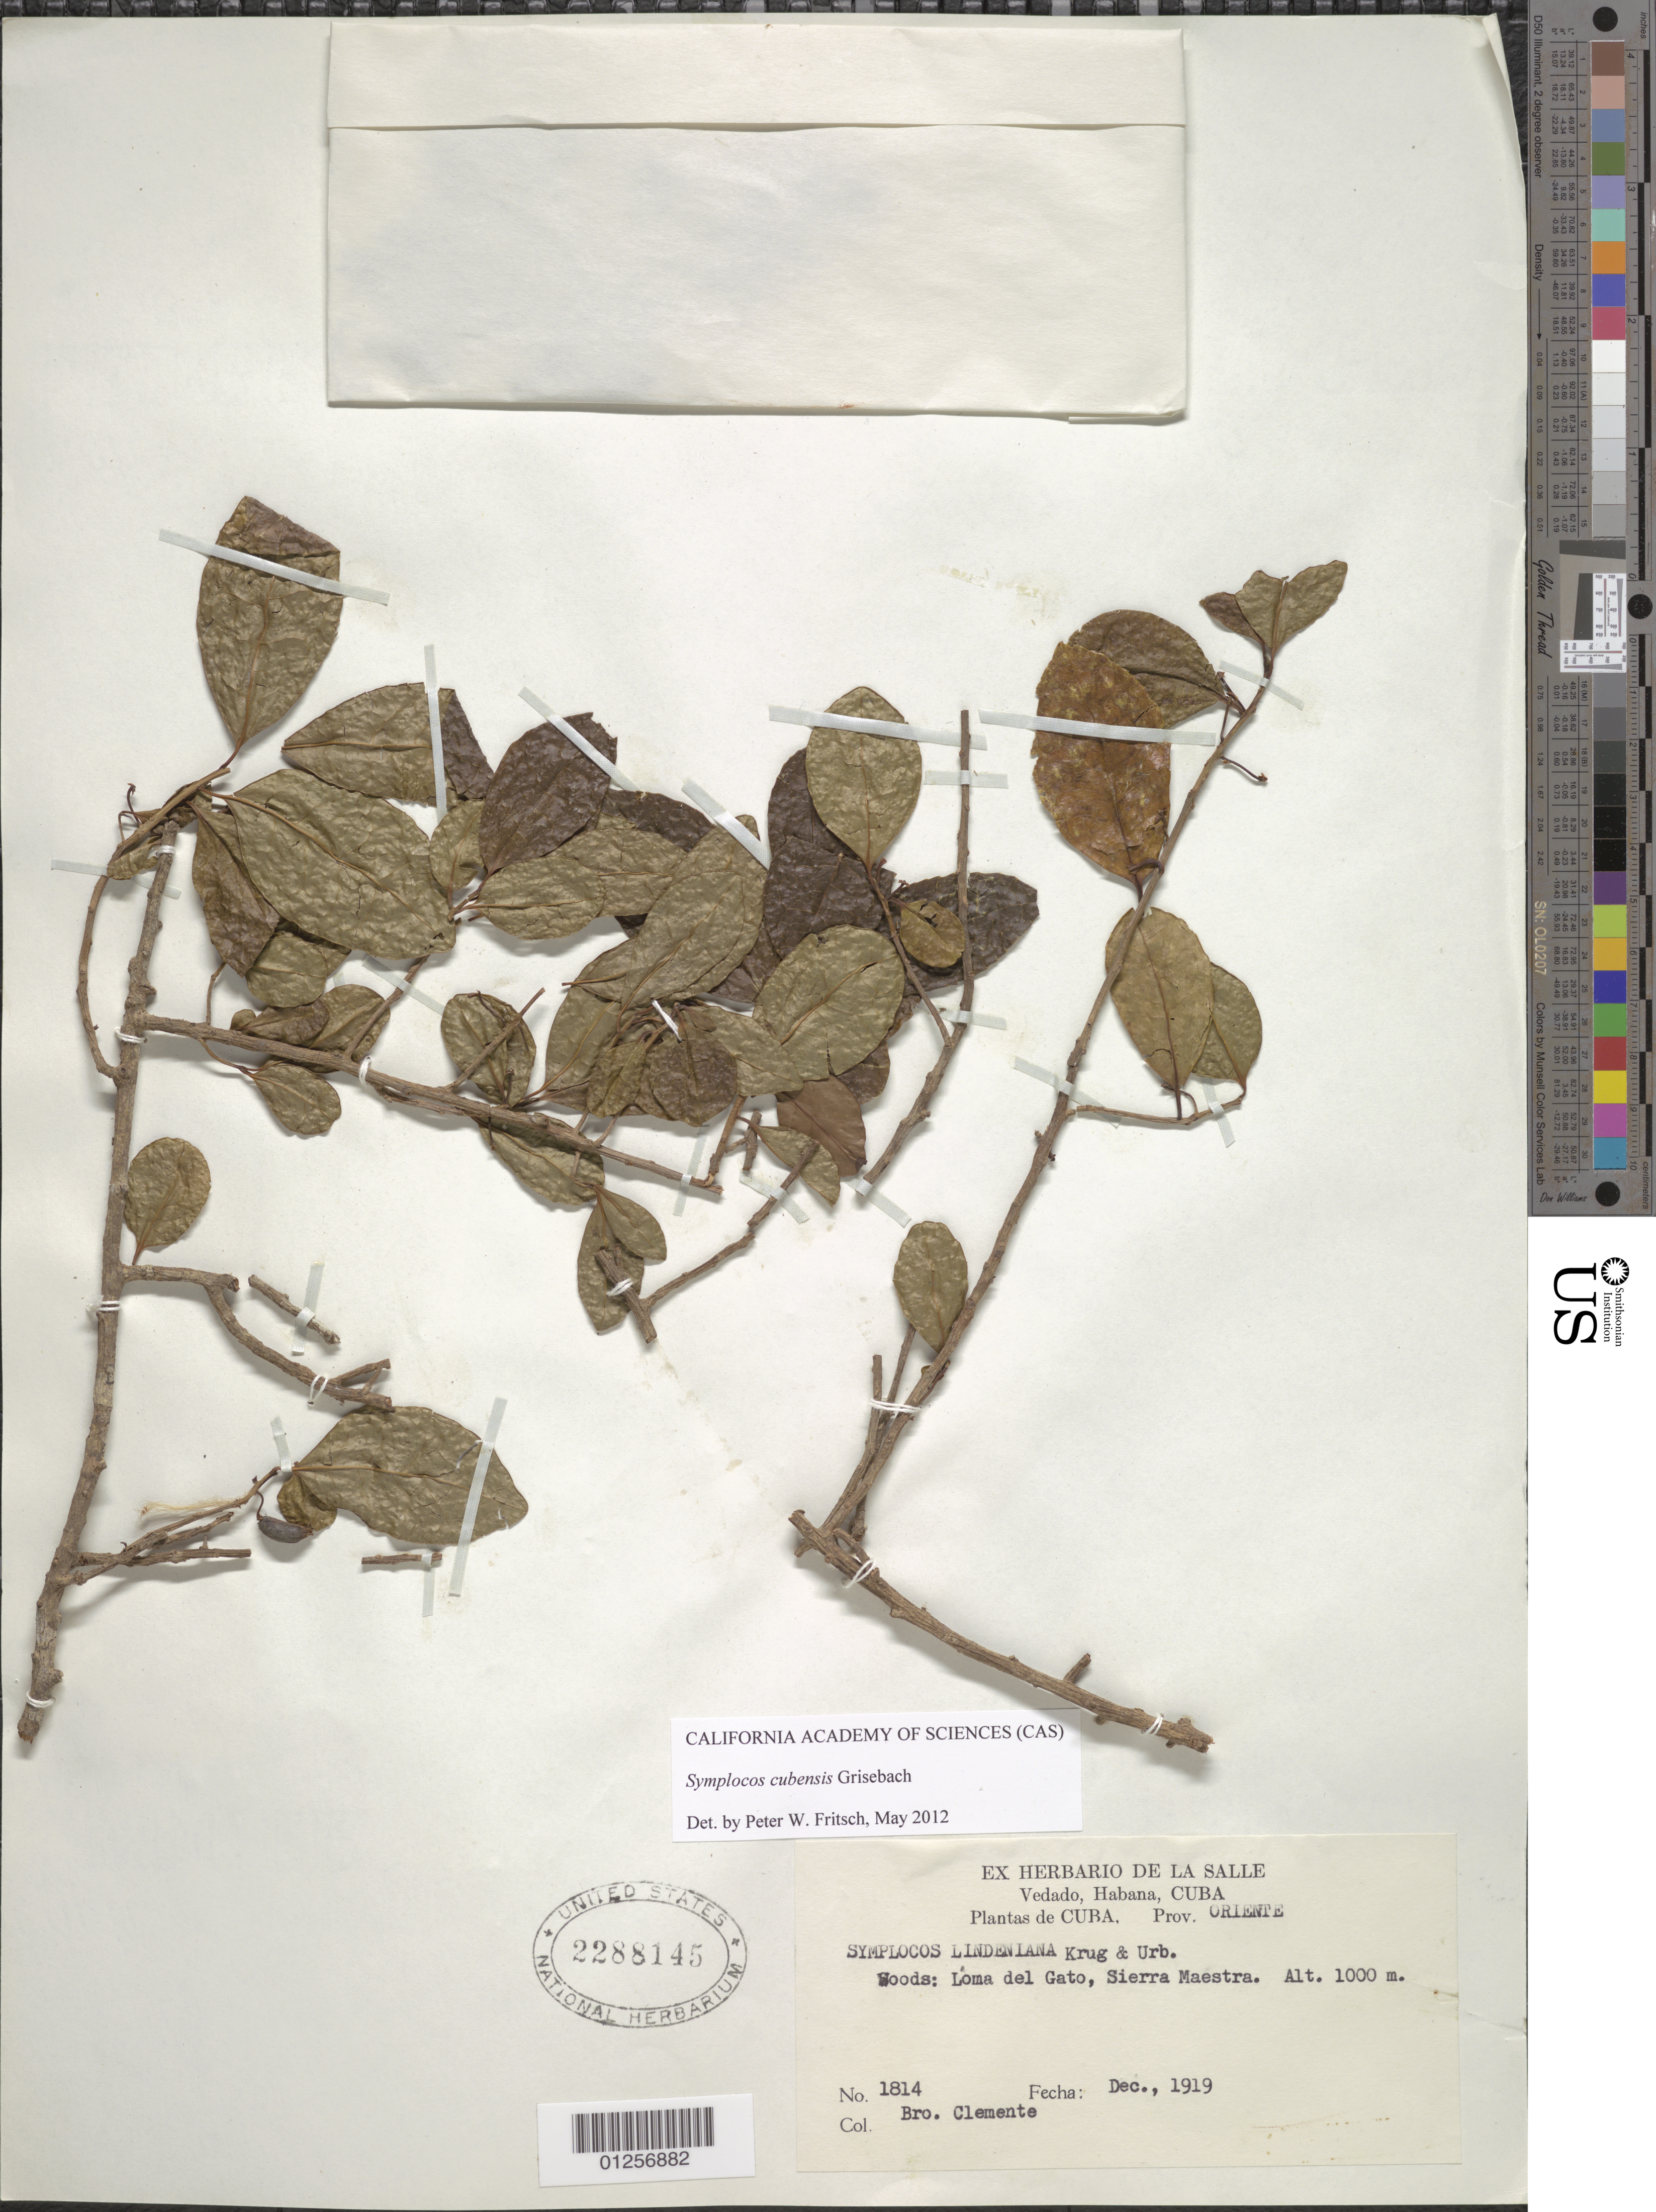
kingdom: Plantae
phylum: Tracheophyta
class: Magnoliopsida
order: Ericales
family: Symplocaceae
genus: Symplocos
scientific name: Symplocos cubensis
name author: Griseb.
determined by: Fritsch, Peter W.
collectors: A. Clément Téteau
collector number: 1814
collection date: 1919-12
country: Cuba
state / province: Santiago de Cuba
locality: Prov. Oriente. Loma del Gato, Sierra Maestra.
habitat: Woods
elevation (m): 1000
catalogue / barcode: US 2288145